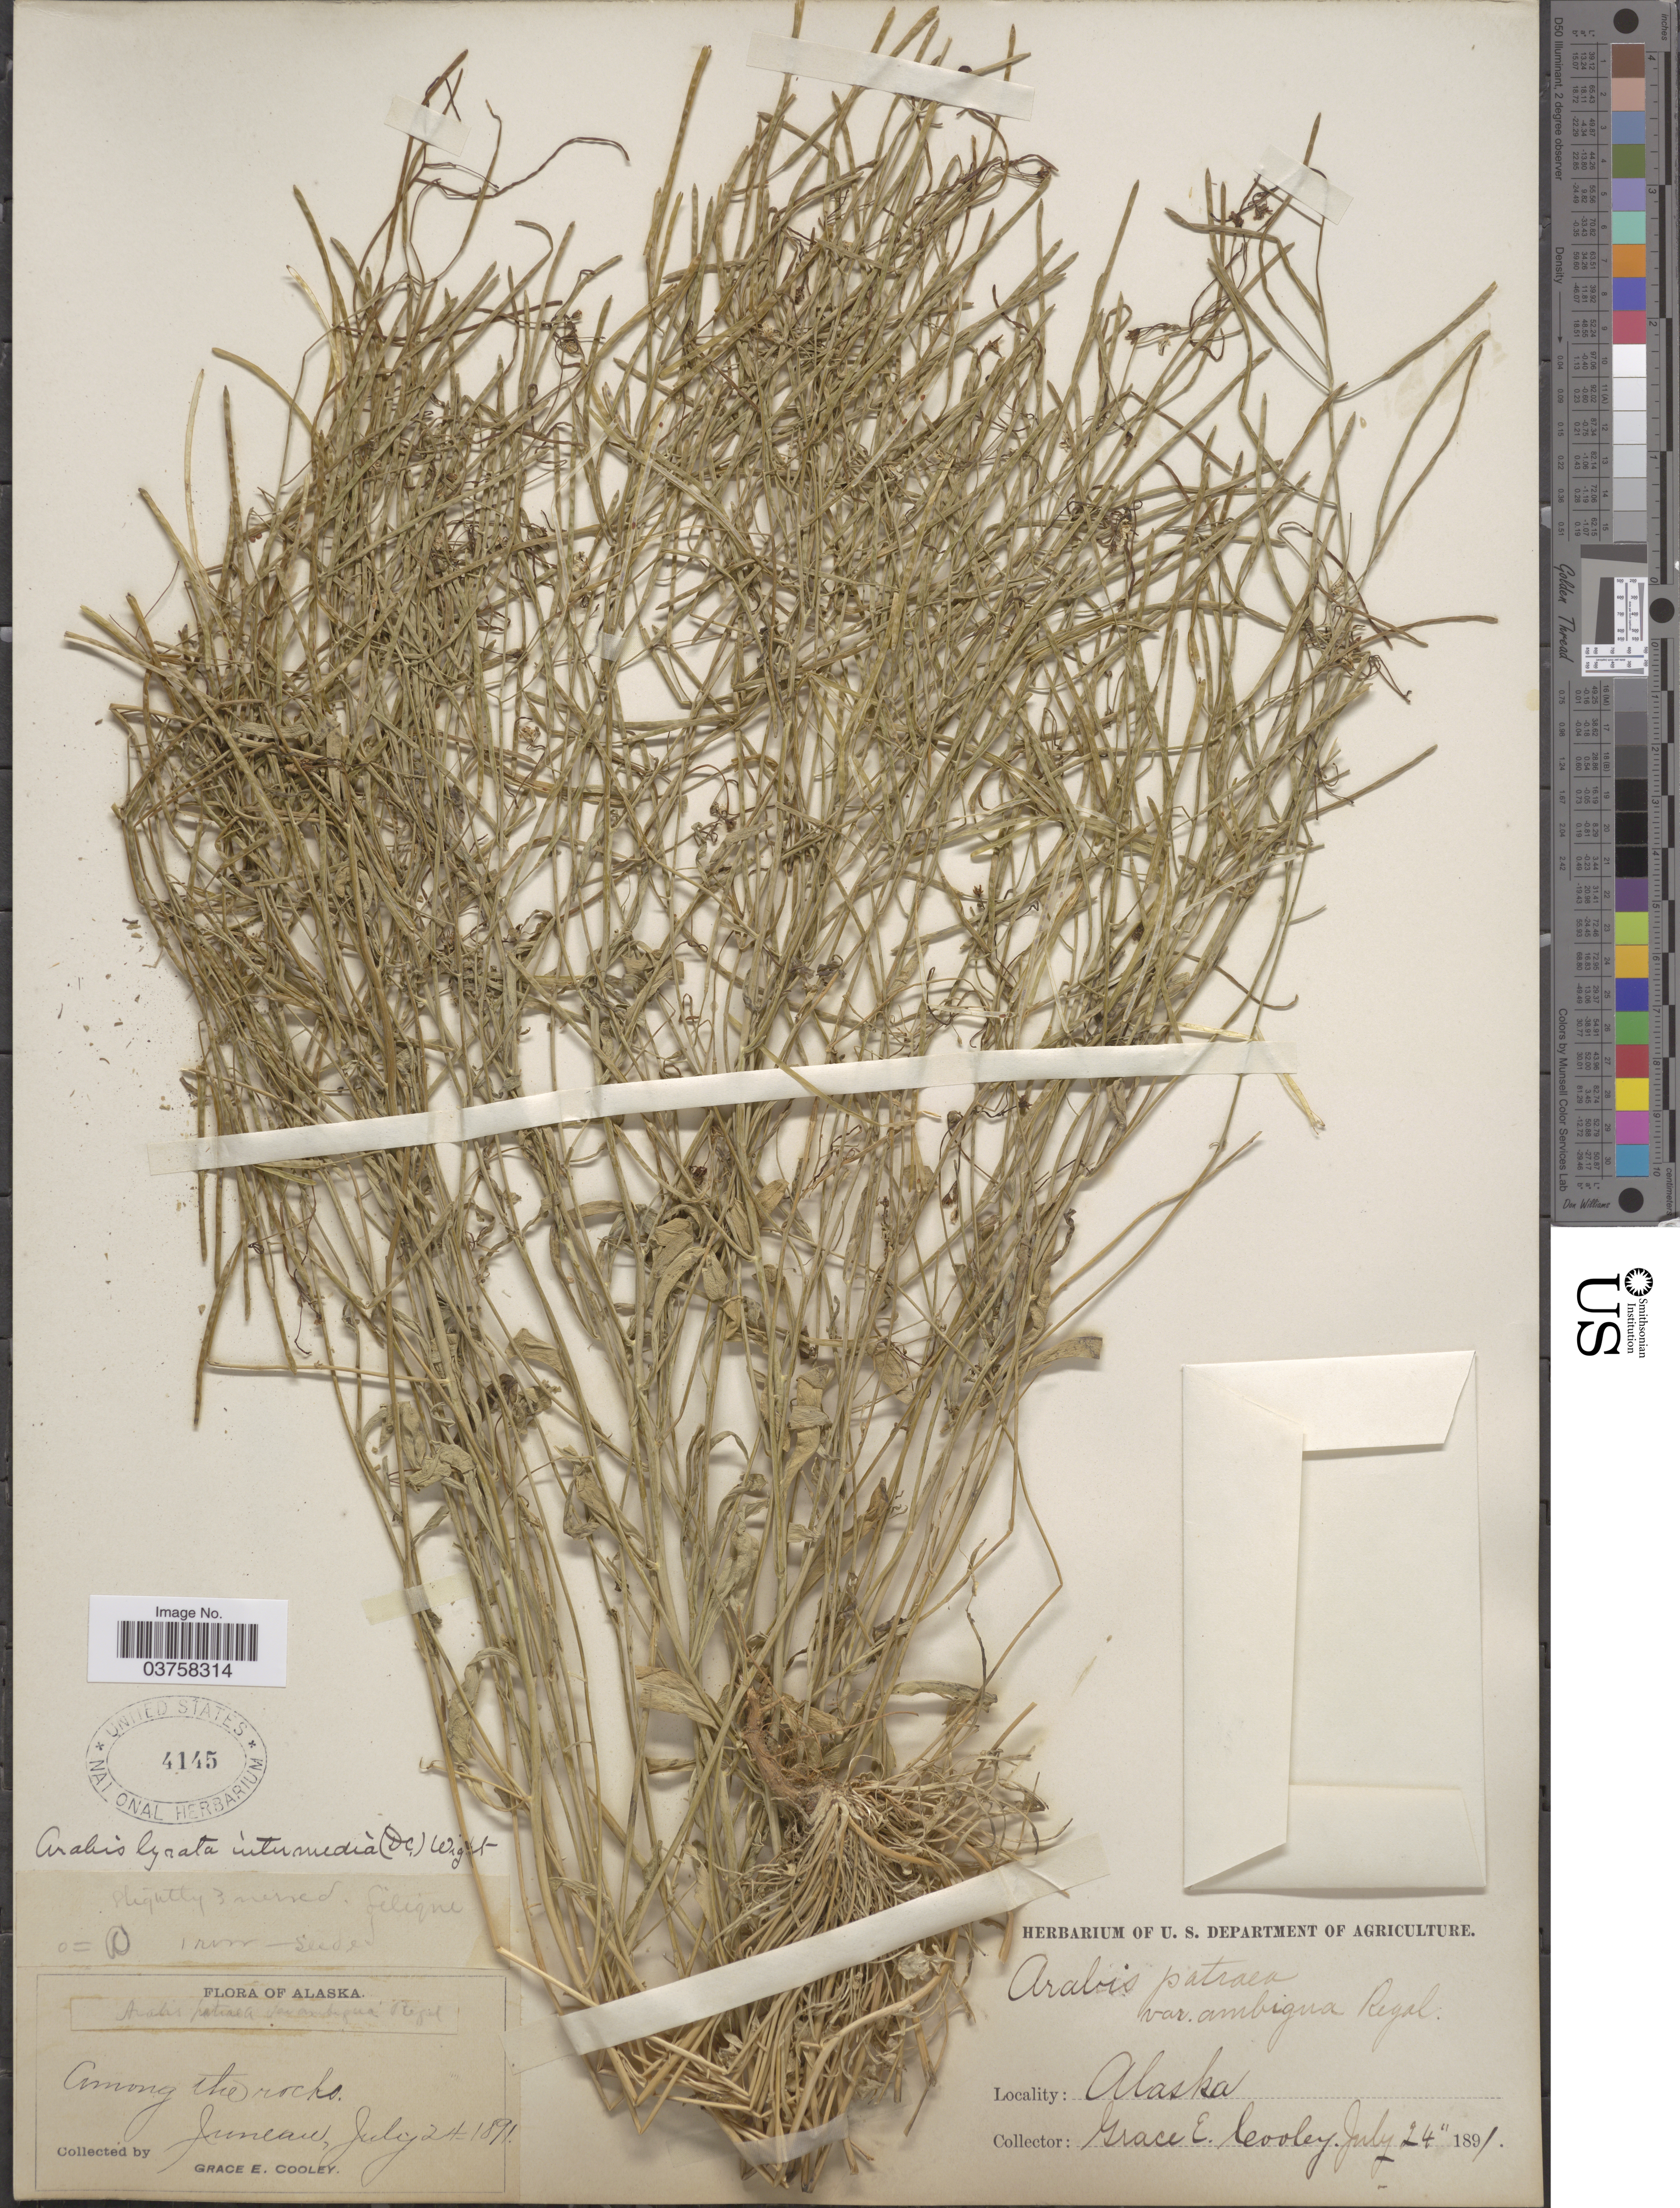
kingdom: Plantae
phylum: Tracheophyta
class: Magnoliopsida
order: Brassicales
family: Brassicaceae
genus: Arabidopsis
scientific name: Arabidopsis lyrata subsp. kamchatica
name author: (Fisch. ex DC.) O'Kane & Al-Shehbaz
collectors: G. E. Cooley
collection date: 1891-07-24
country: United States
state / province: Alaska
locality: Among the rocks. Juneau.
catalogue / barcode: US 4145